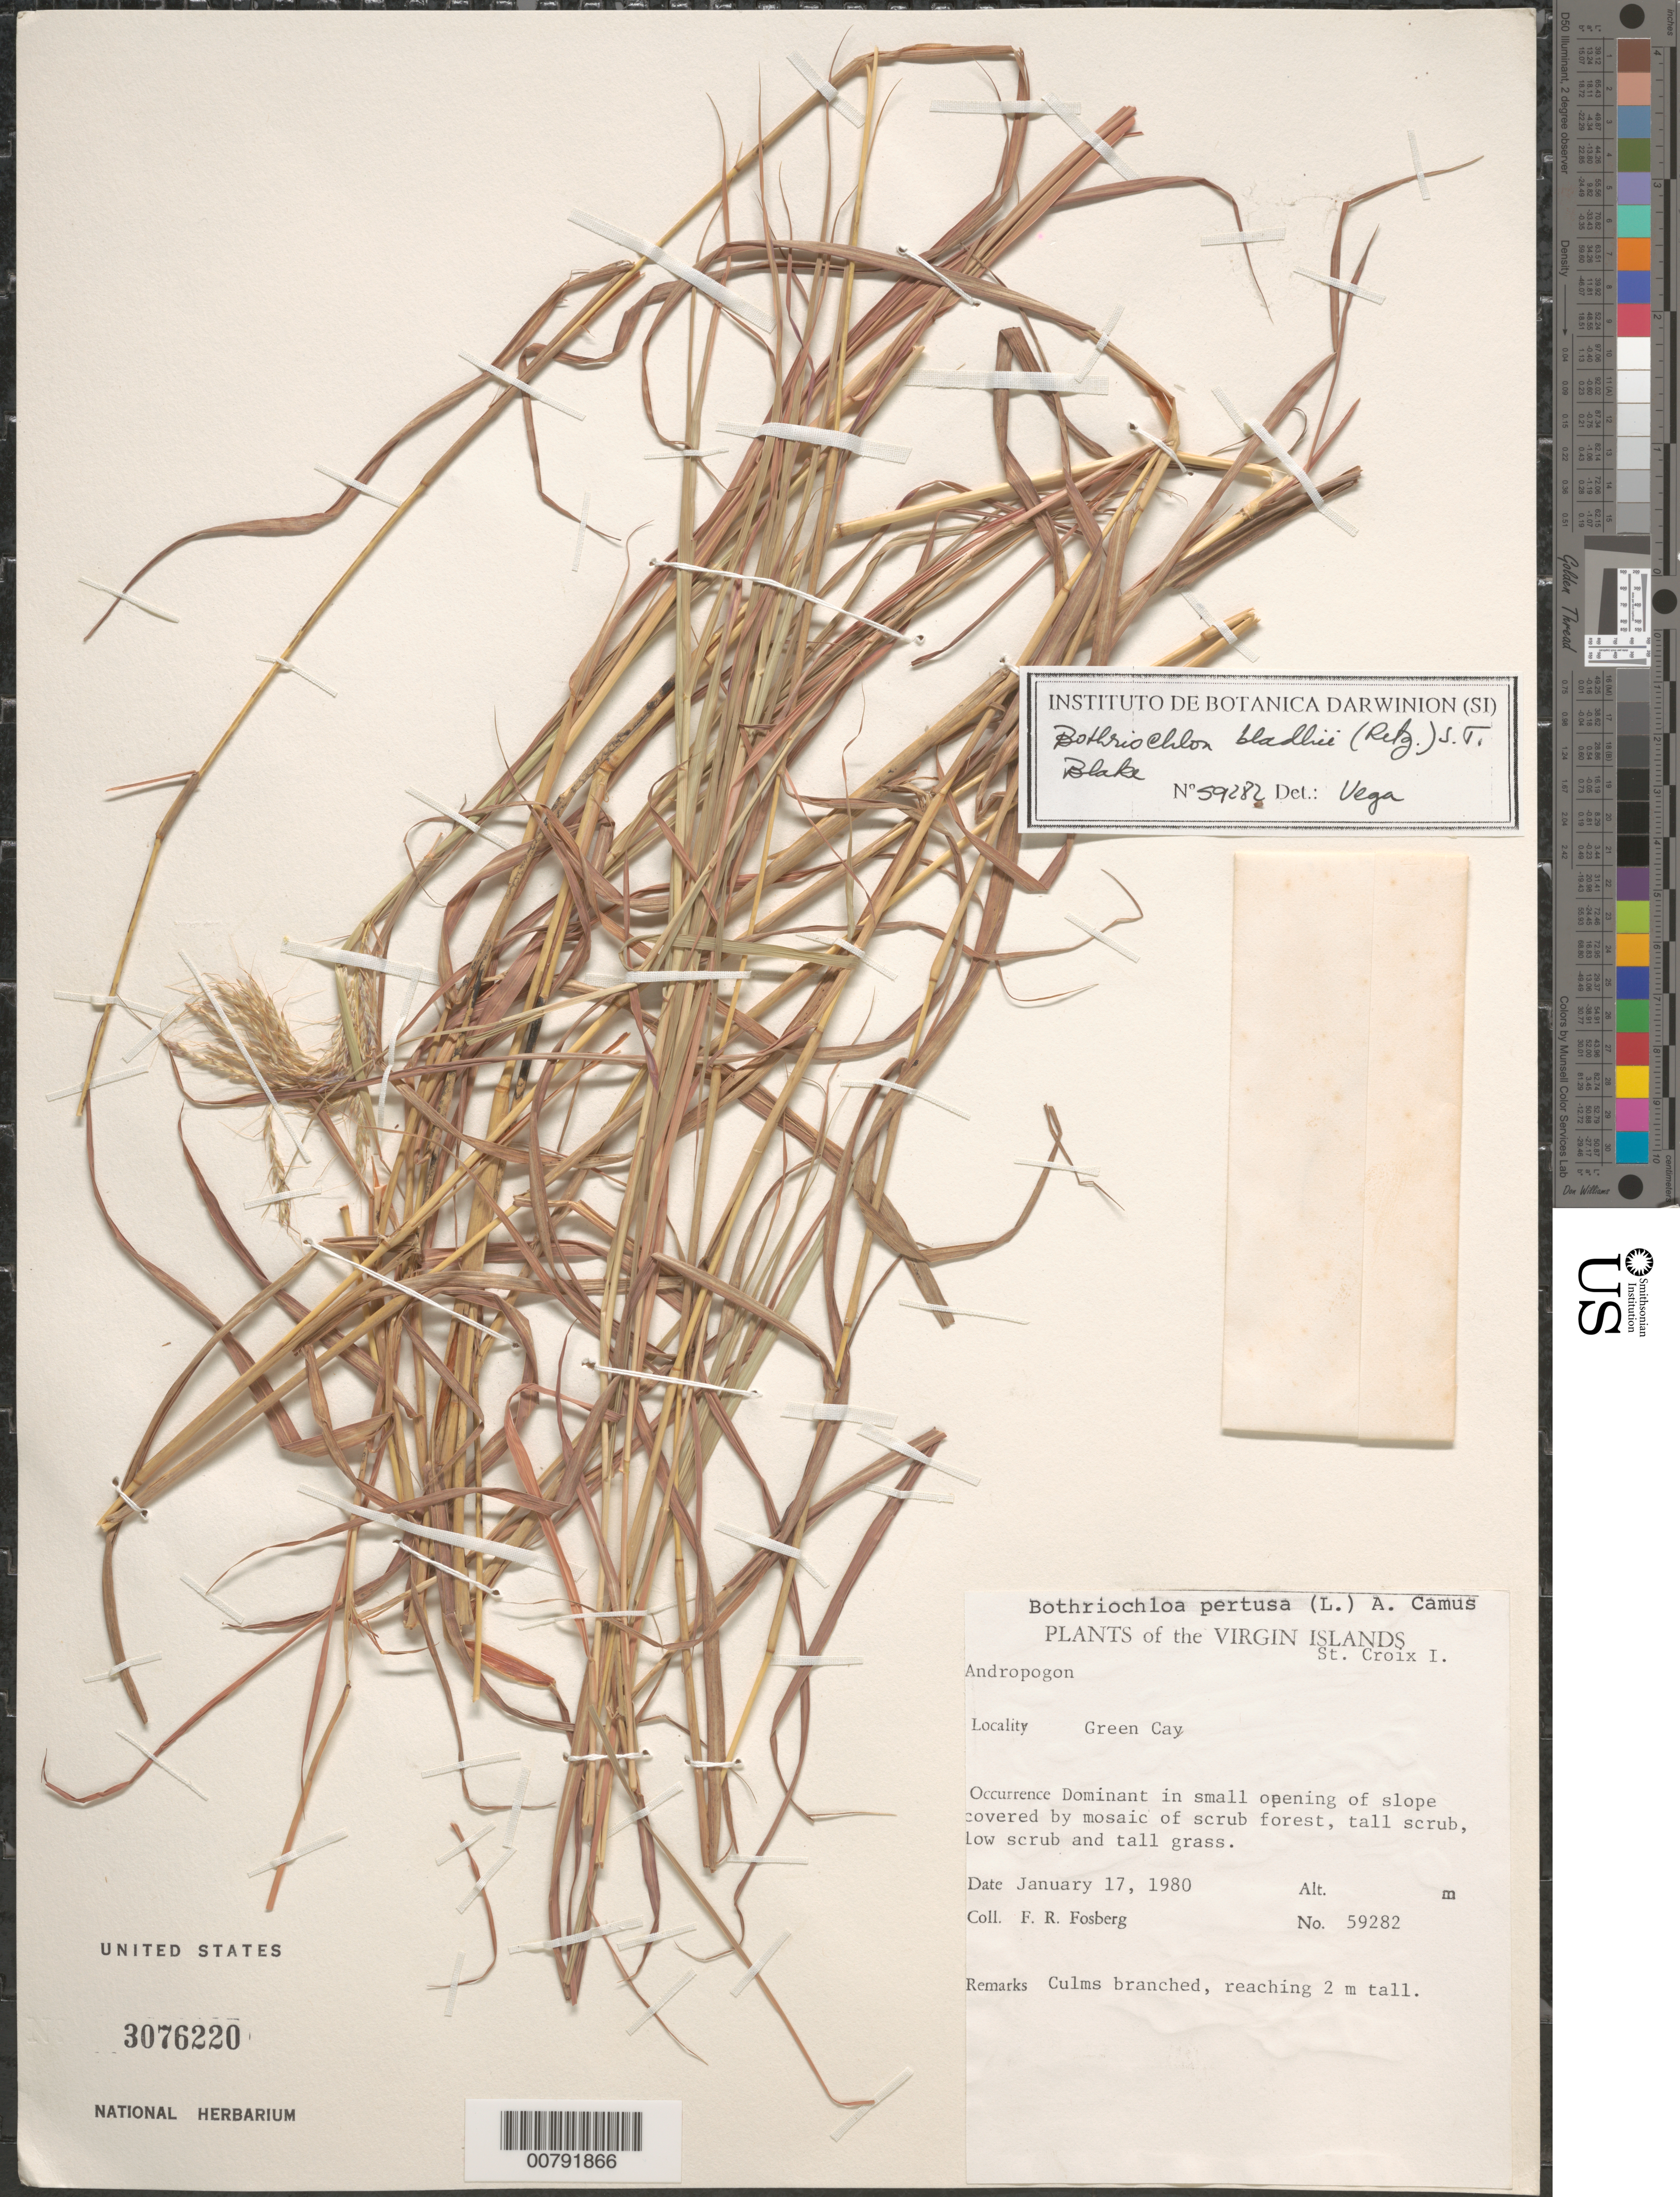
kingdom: Plantae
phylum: Tracheophyta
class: Liliopsida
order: Poales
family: Poaceae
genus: Bothriochloa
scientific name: Bothriochloa bladhii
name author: (Retz.) S.T. Blake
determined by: Vega, --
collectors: F. R. Fosberg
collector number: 59282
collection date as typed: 17 Jan 1980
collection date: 1980-01-17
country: U.S. Virgin Islands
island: St. Croix I.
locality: Green Cay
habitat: Dominant in small opening of slope covered by mosaic of scrub forest, tall scrub, low scrub and tall grass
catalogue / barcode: US 3076220